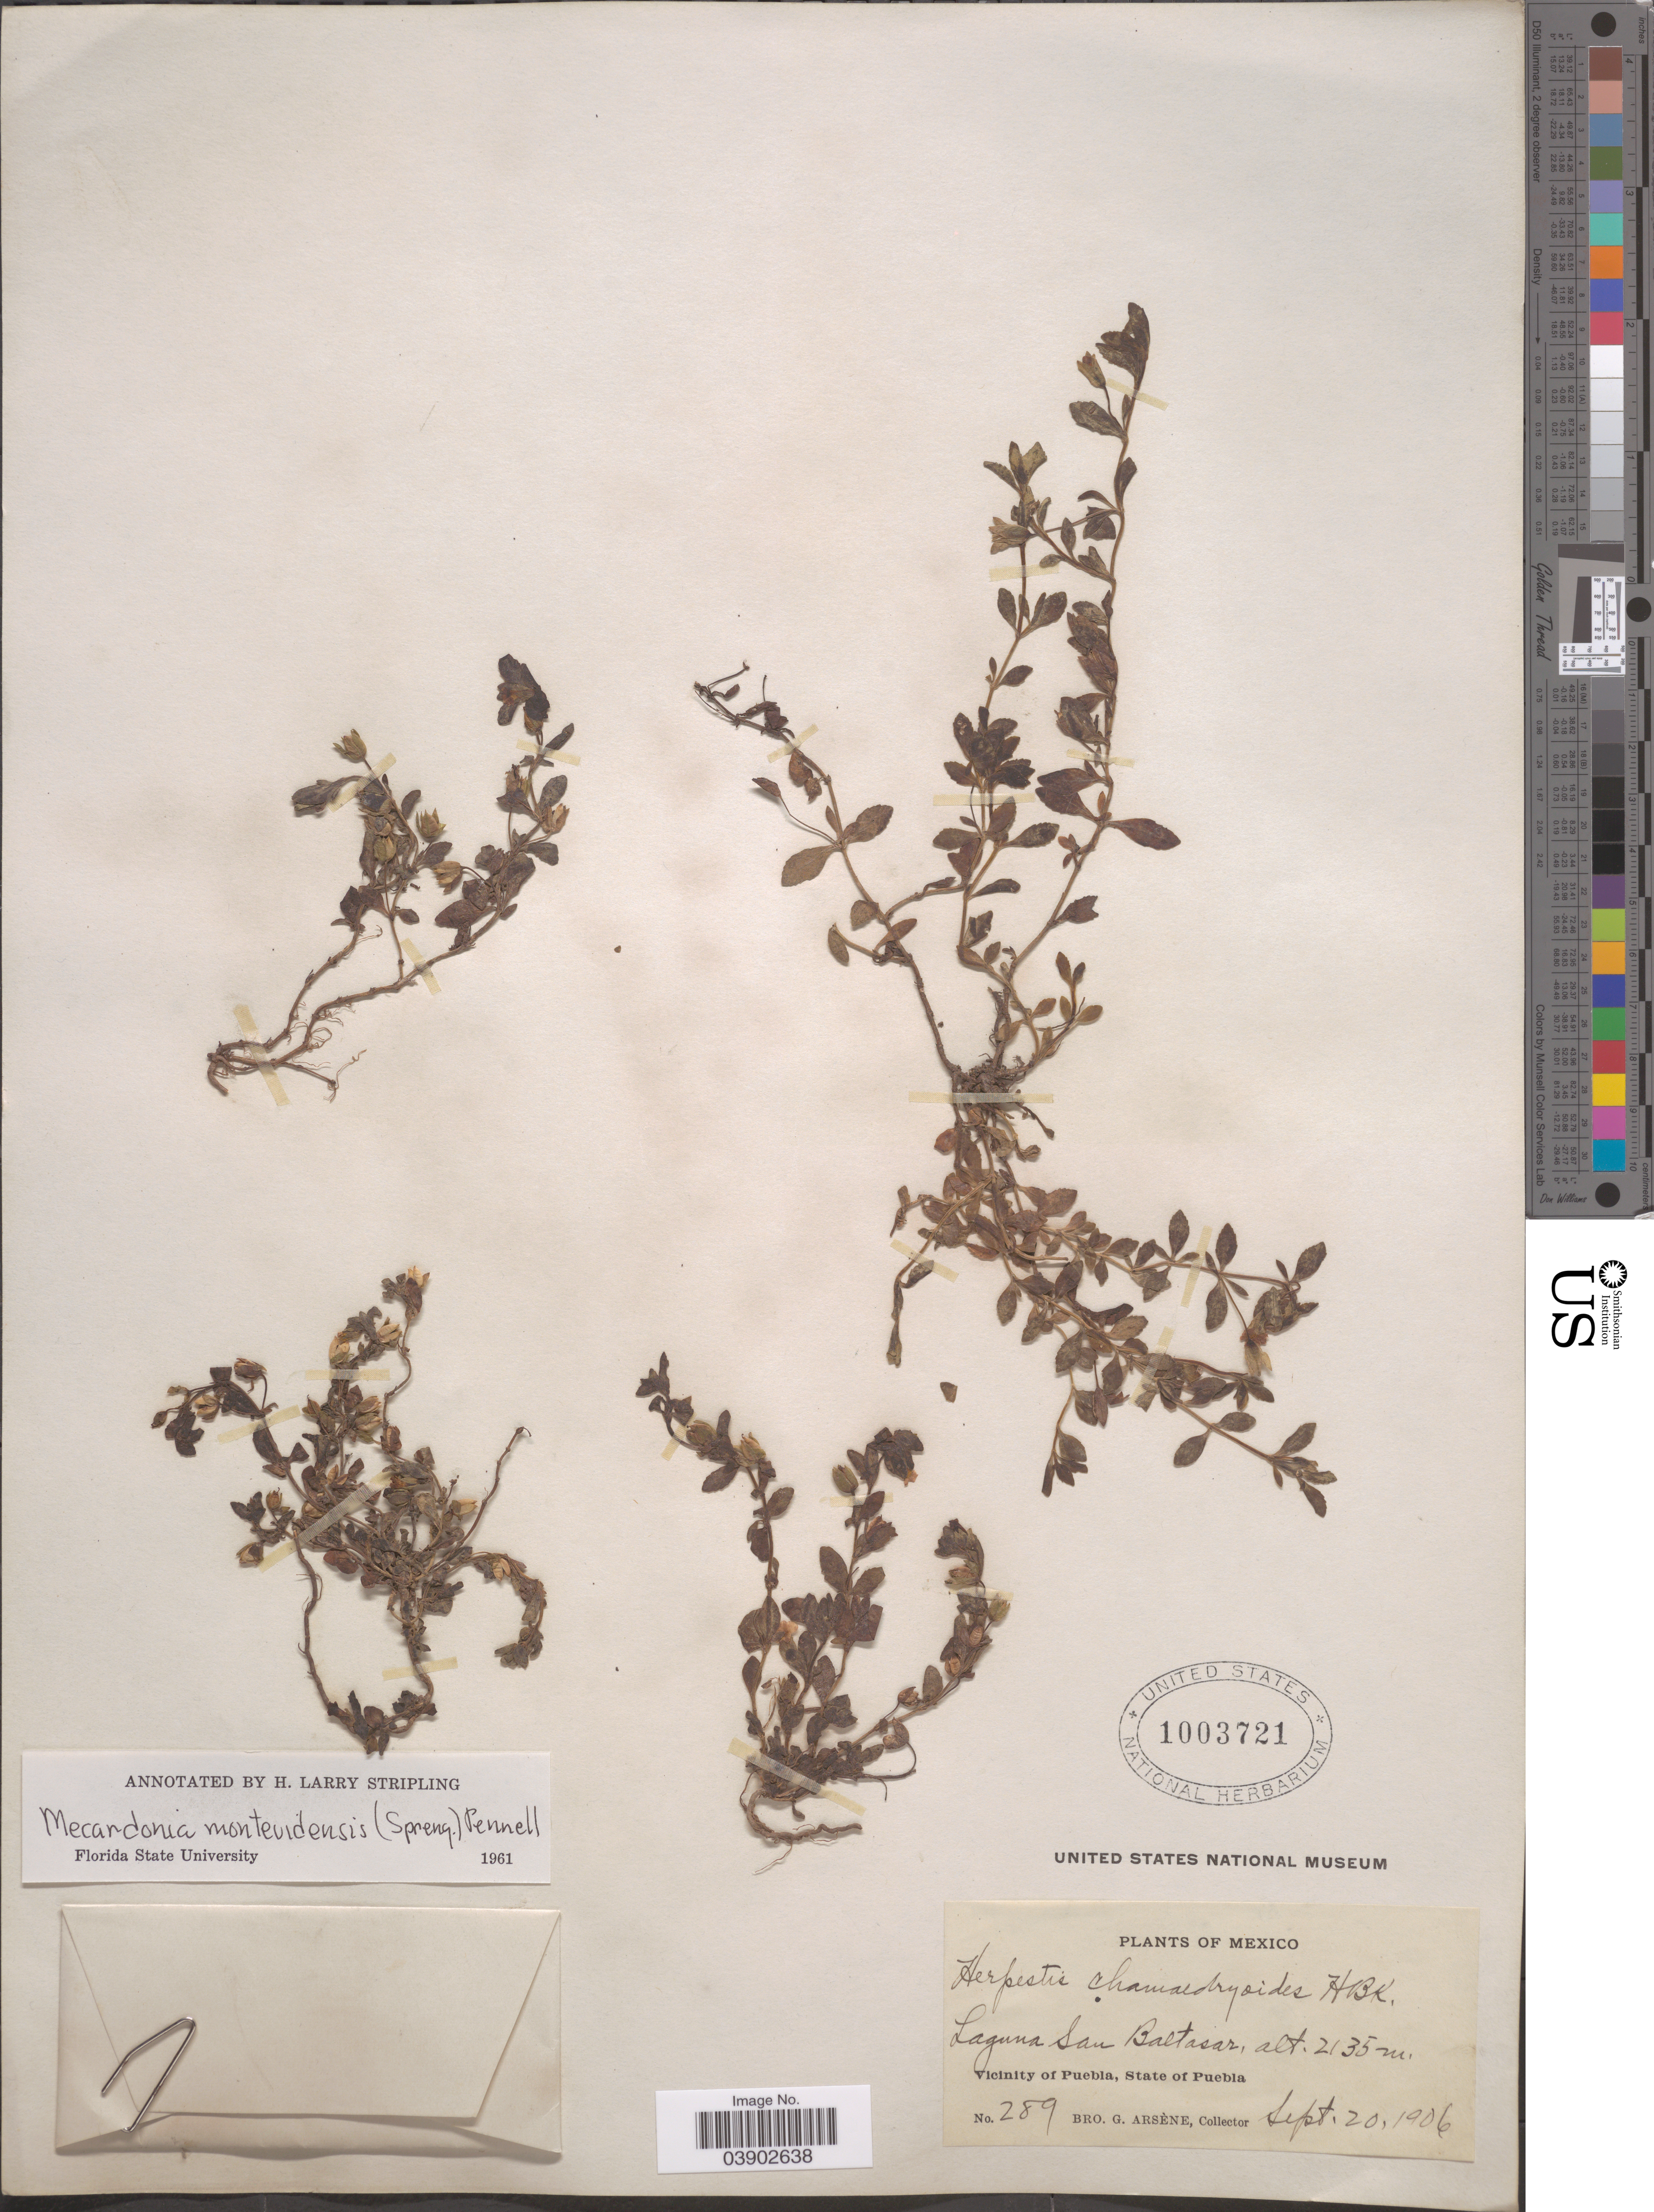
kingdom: Plantae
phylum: Tracheophyta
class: Magnoliopsida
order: Lamiales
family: Plantaginaceae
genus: Mecardonia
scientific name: Mecardonia procumbens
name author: (Mill.) Small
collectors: Bro. G. Arsène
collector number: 289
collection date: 1906-09-20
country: Mexico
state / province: Puebla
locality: Laguna San Baltasar. Vicinity of Puebla.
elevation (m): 2135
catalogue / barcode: US 1003721